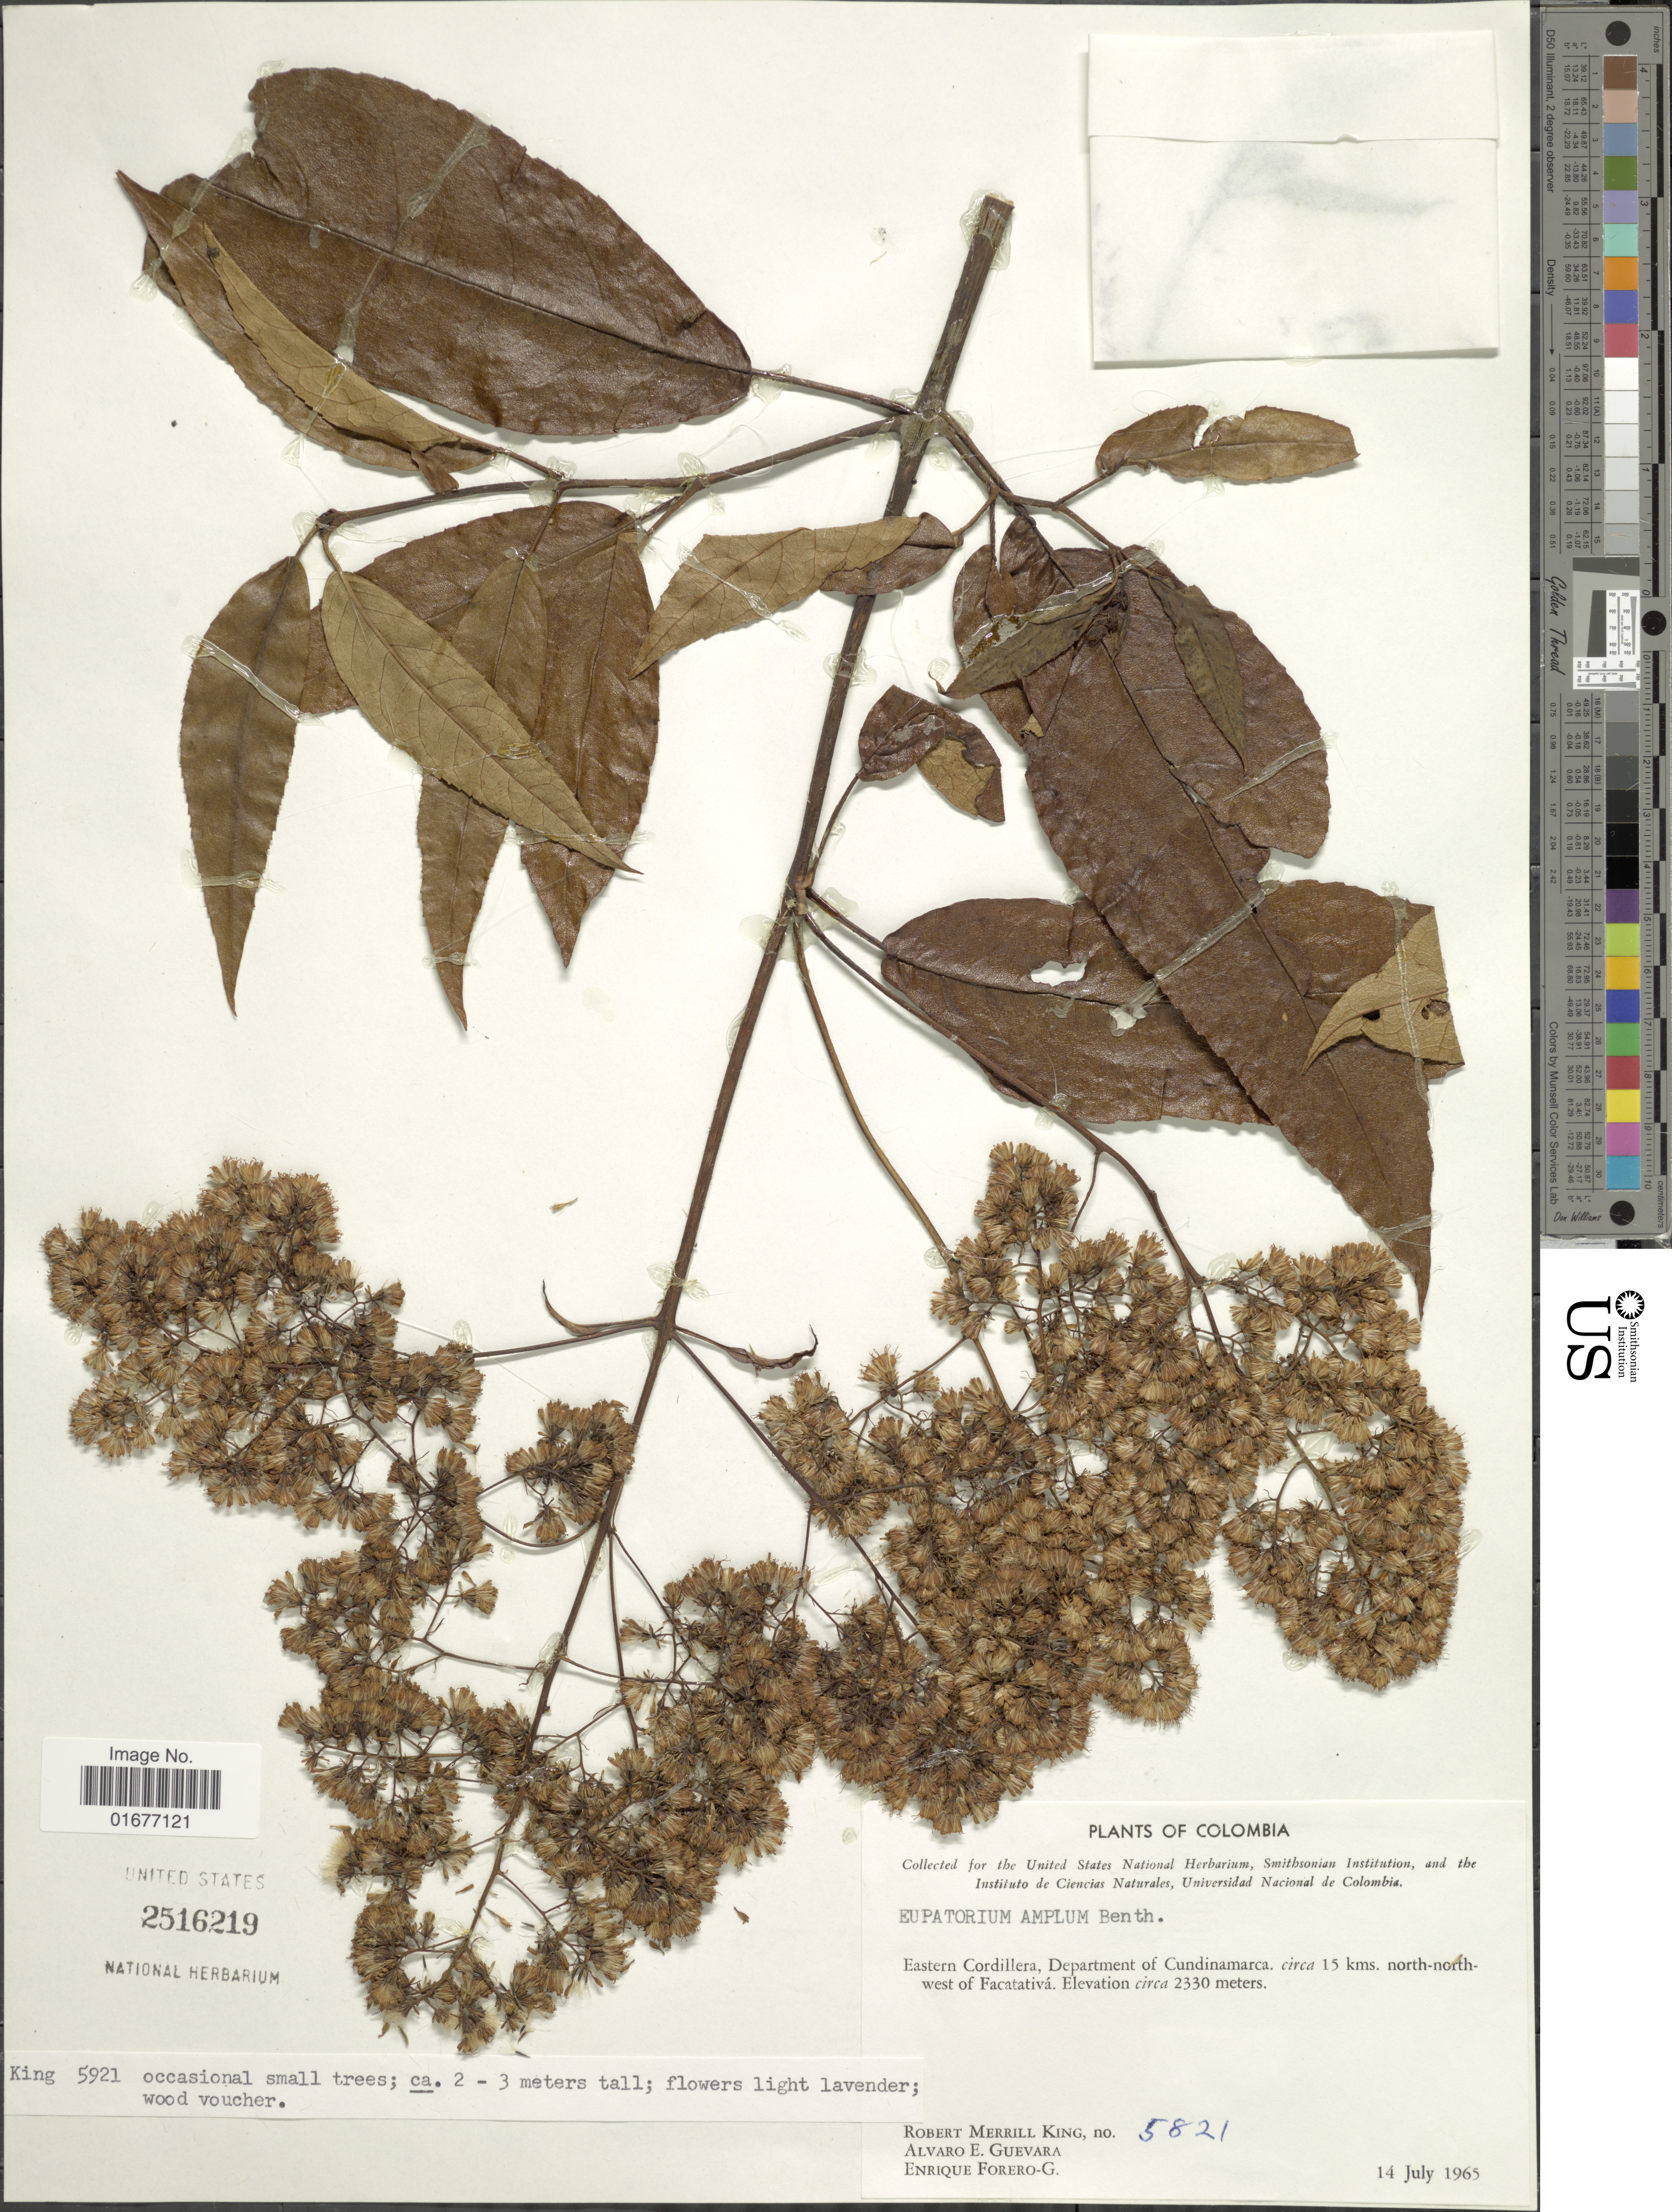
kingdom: Plantae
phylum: Tracheophyta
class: Magnoliopsida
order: Asterales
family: Asteraceae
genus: Ageratina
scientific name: Ageratina ampla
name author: (Benth.) R.M. King & H. Rob.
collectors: R. M. King, A. E. Guevara & E. Forero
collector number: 5821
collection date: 1965-07-14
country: Colombia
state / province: Cundinamarca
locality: Eastern Cordillera, Department of Cundinamarca, circa 15 kms. north- north- west of Facatativa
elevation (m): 2330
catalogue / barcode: US 2516219